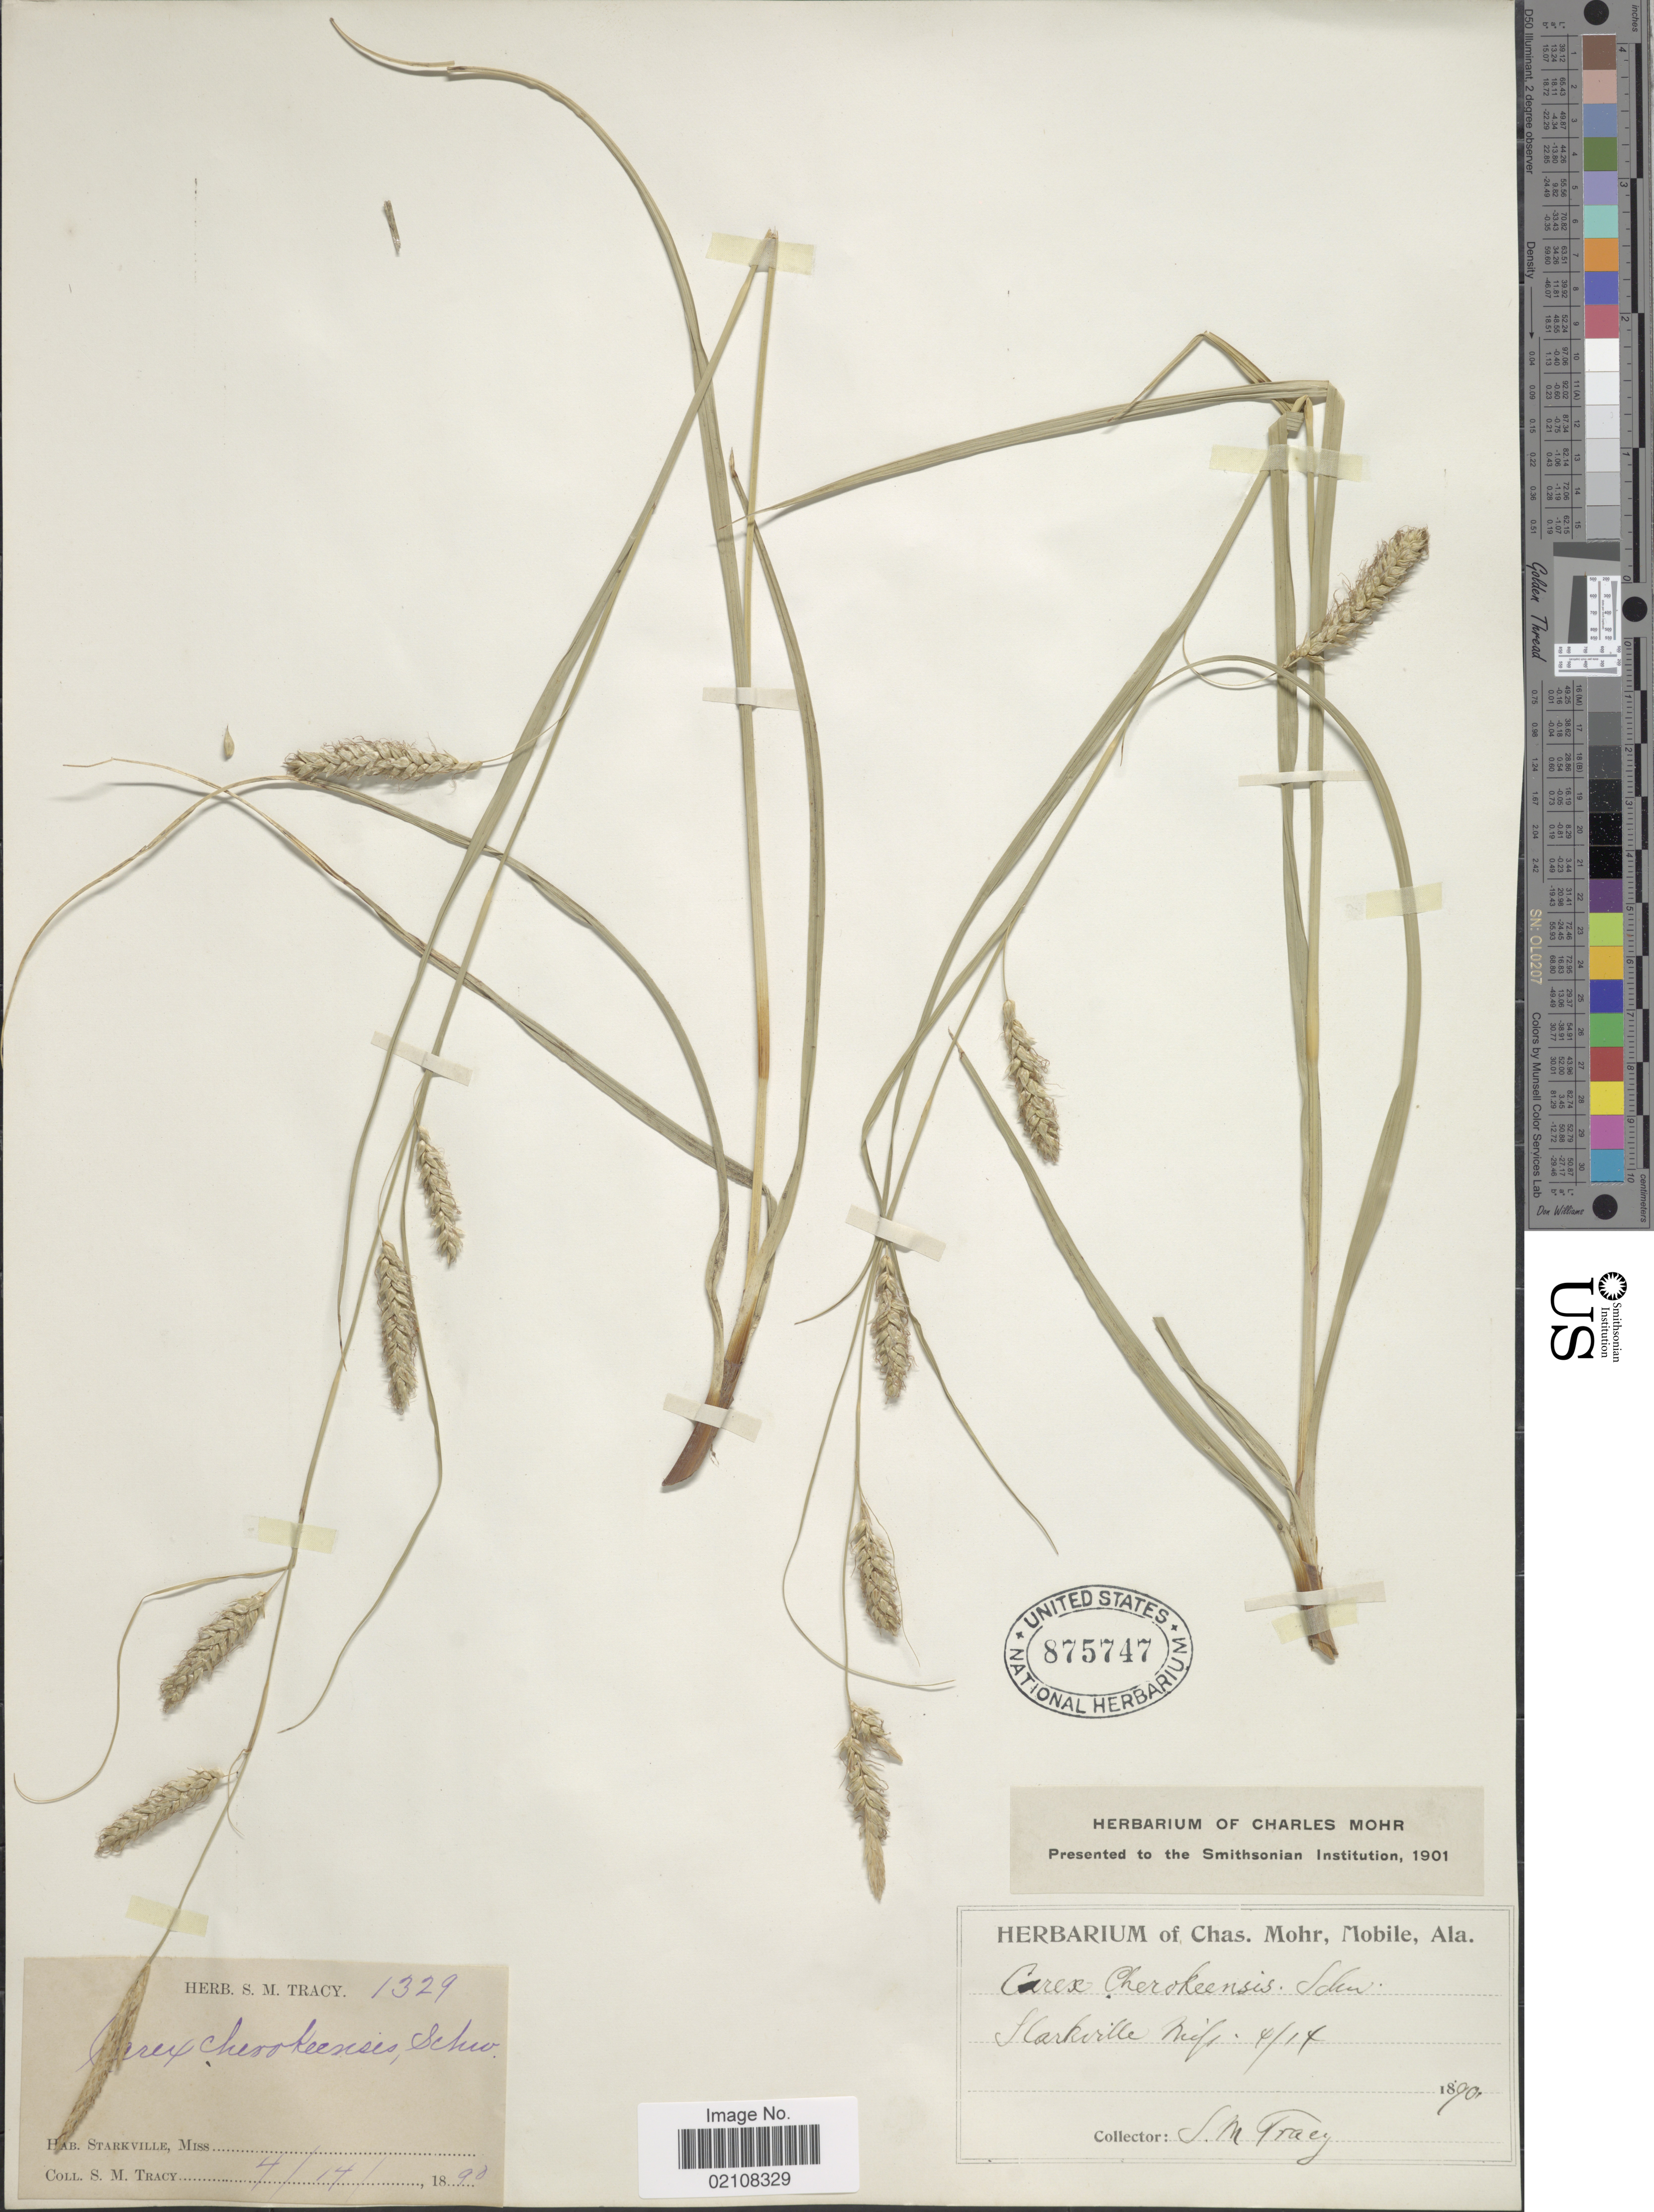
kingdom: Plantae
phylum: Tracheophyta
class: Liliopsida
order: Poales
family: Cyperaceae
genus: Carex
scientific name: Carex cherokeensis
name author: Schwein.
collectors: S. M. Tracy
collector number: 1329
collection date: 1890-04-14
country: United States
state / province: Mississippi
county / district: Oktibbeha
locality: Starkville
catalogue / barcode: US 875747